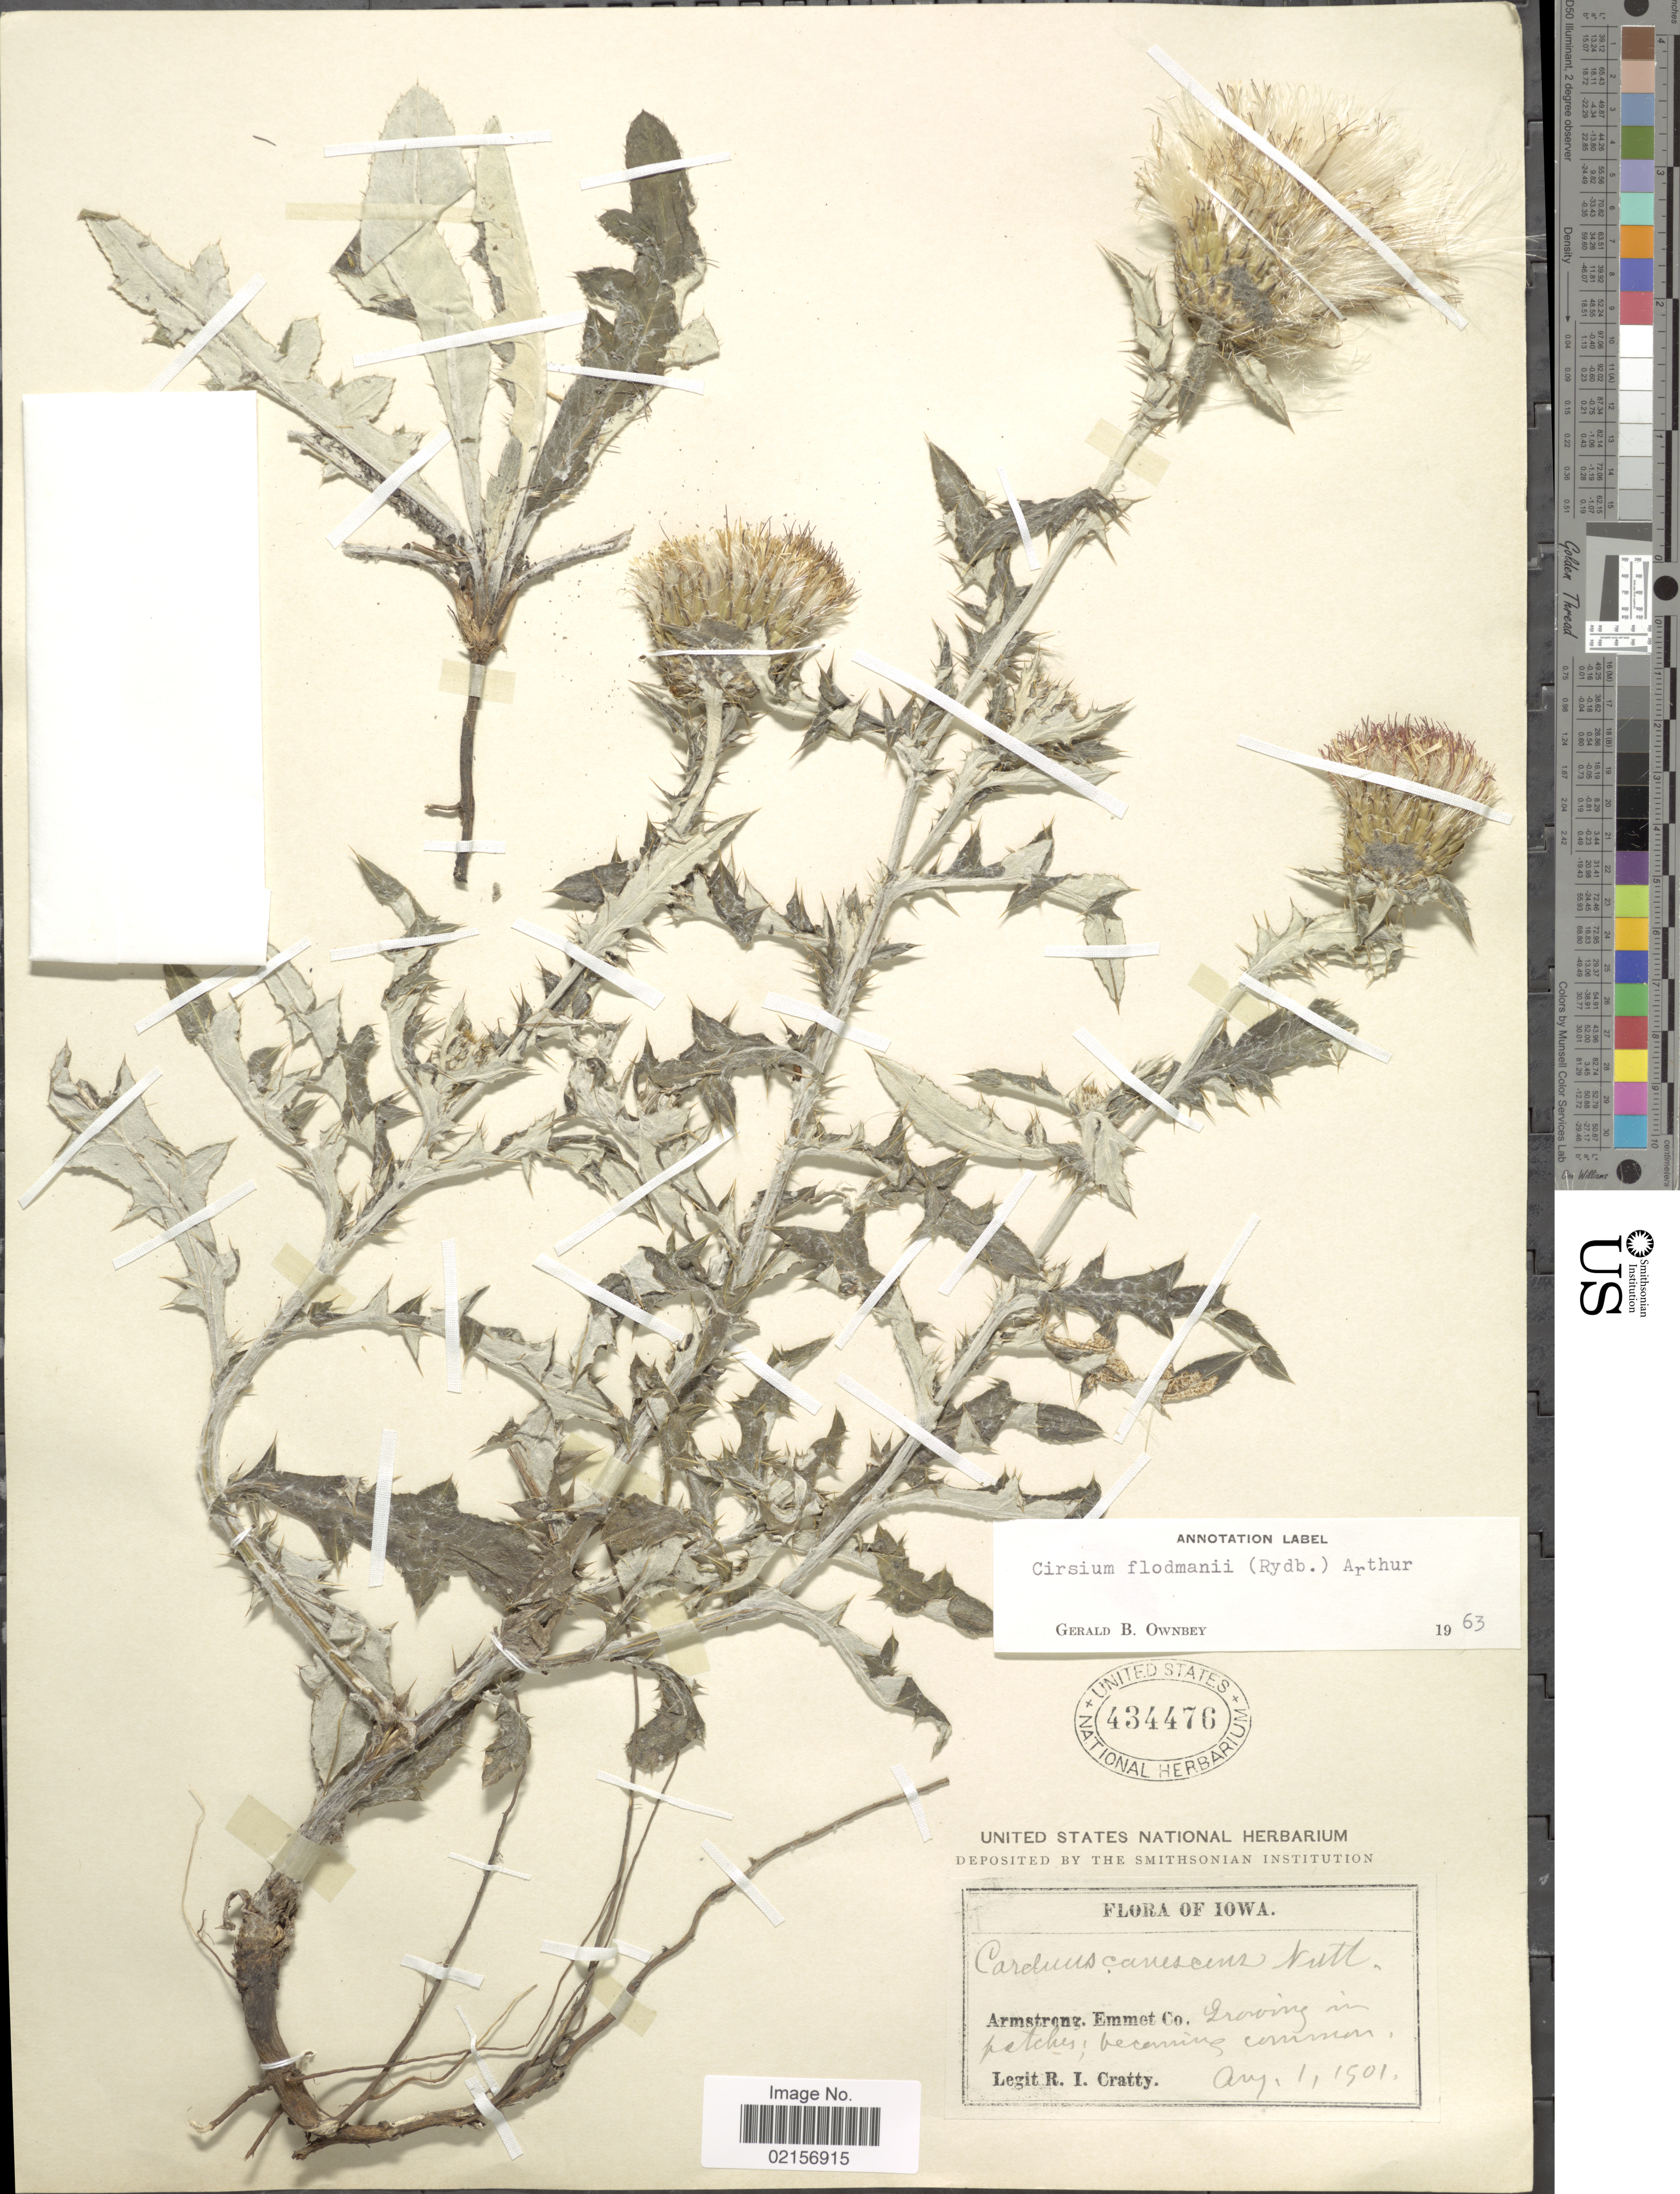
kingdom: Plantae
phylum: Tracheophyta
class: Magnoliopsida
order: Asterales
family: Asteraceae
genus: Cirsium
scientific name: Cirsium flodmanii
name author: (Rydb.) Arthur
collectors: R. Cratty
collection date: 1901-08-01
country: United States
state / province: Iowa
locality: Armstron, Emmet Co., growing in patches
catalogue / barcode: US 434476